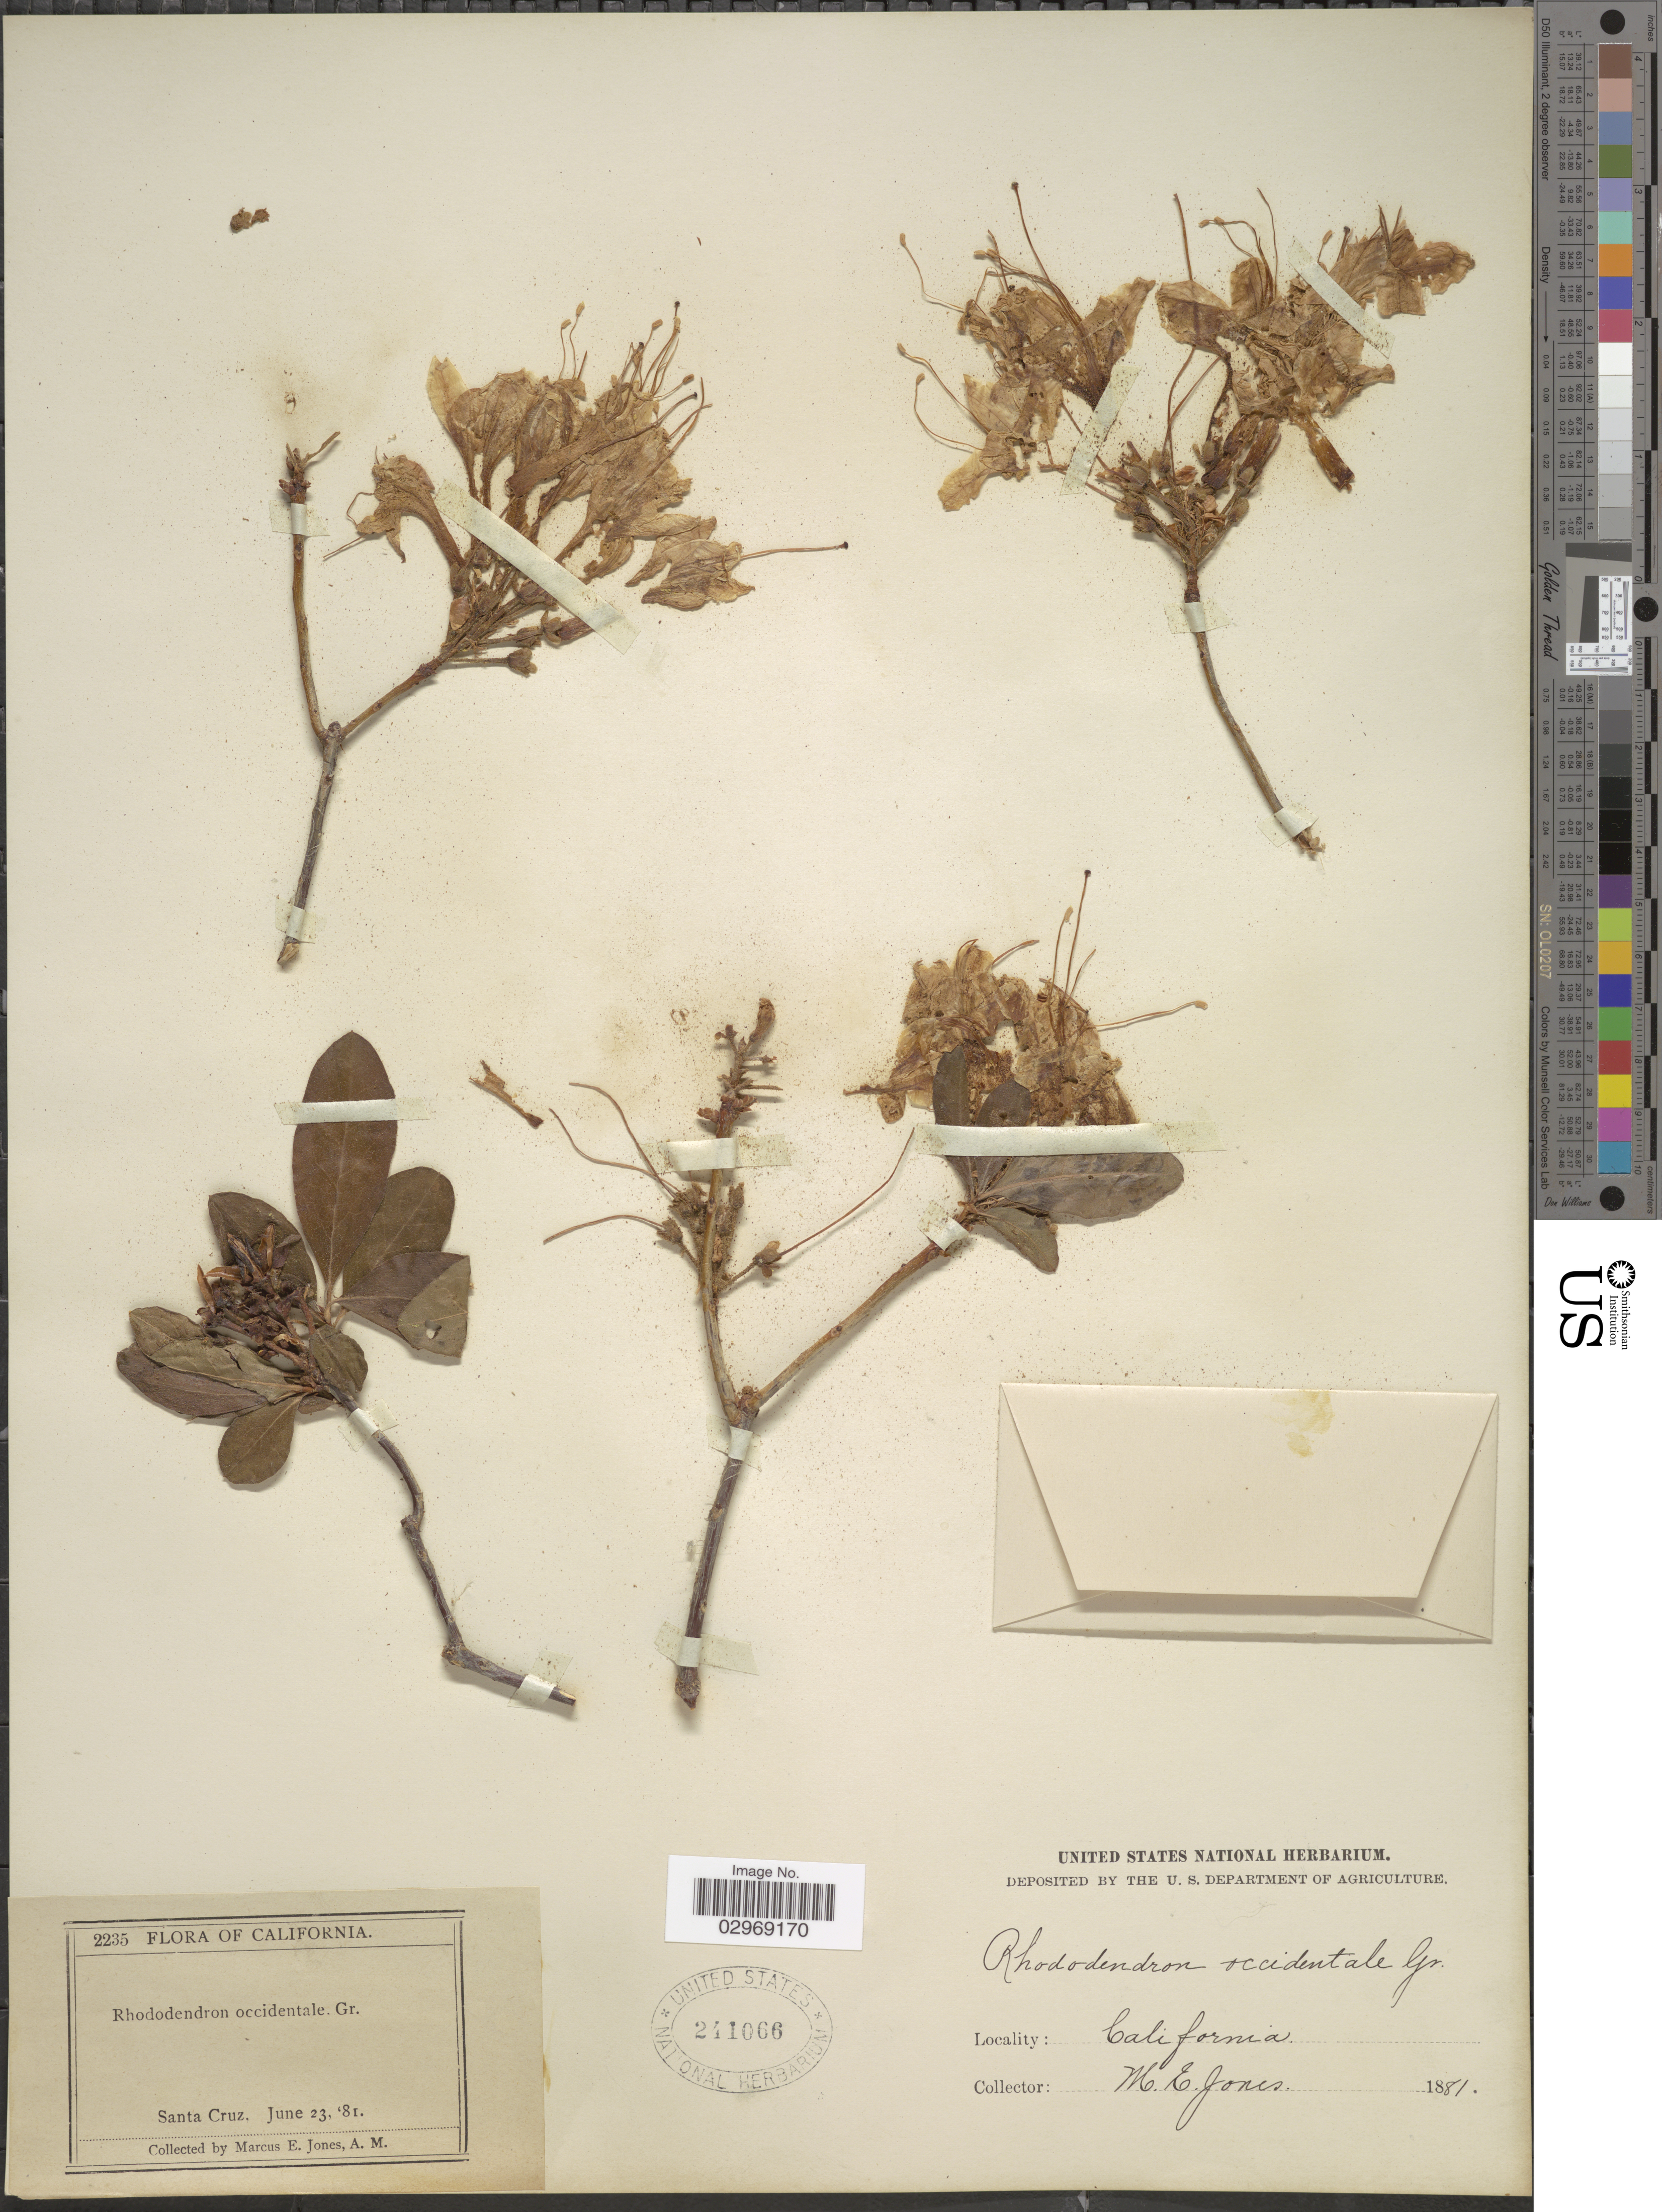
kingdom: Plantae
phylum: Tracheophyta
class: Magnoliopsida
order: Ericales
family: Ericaceae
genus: Rhododendron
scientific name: Rhododendron occidentale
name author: (Torr. & A. Gray) A. Gray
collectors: M. E. Jones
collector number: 2235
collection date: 1881-06-23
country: United States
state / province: California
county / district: Santa Cruz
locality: Santa Cruz.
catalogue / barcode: US 241066